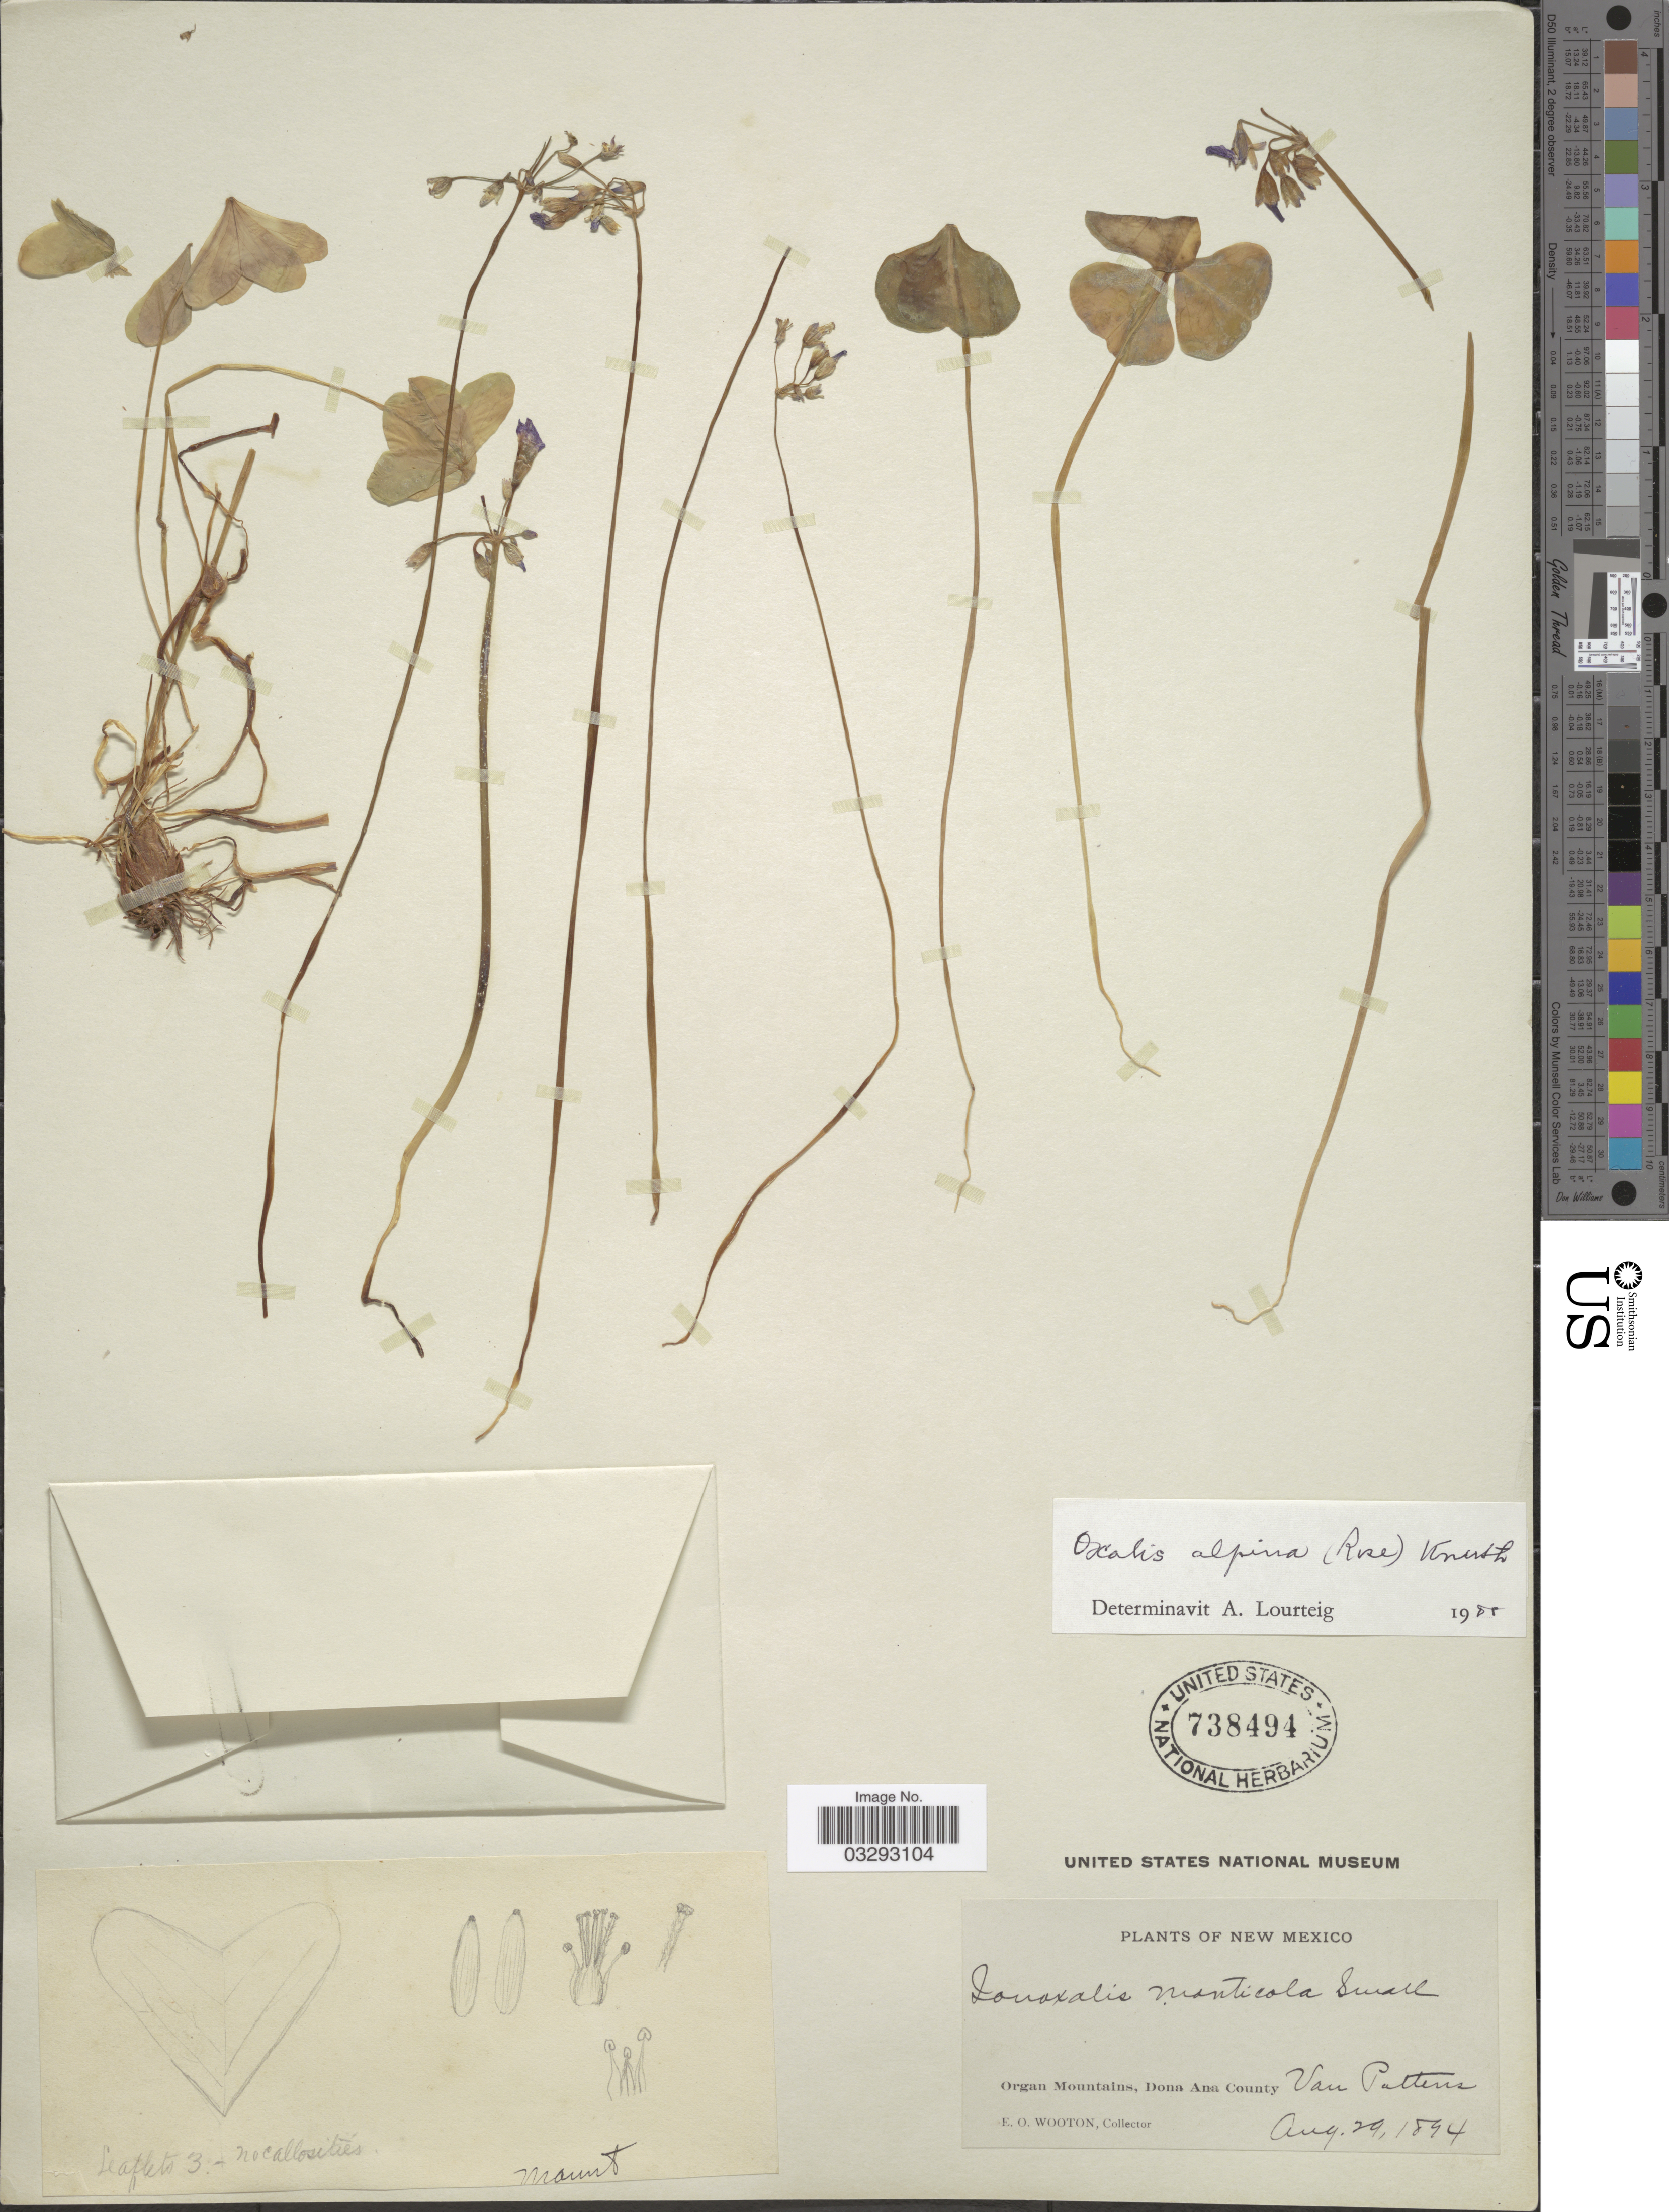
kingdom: Plantae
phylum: Tracheophyta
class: Magnoliopsida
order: Oxalidales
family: Oxalidaceae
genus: Oxalis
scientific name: Oxalis alpina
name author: (Rose) R. Knuth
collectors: E. O. Wooton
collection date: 1894-08-29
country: United States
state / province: New Mexico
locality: Organ Mountains, Dona Ana County. Van Pattens.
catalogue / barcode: US 738494